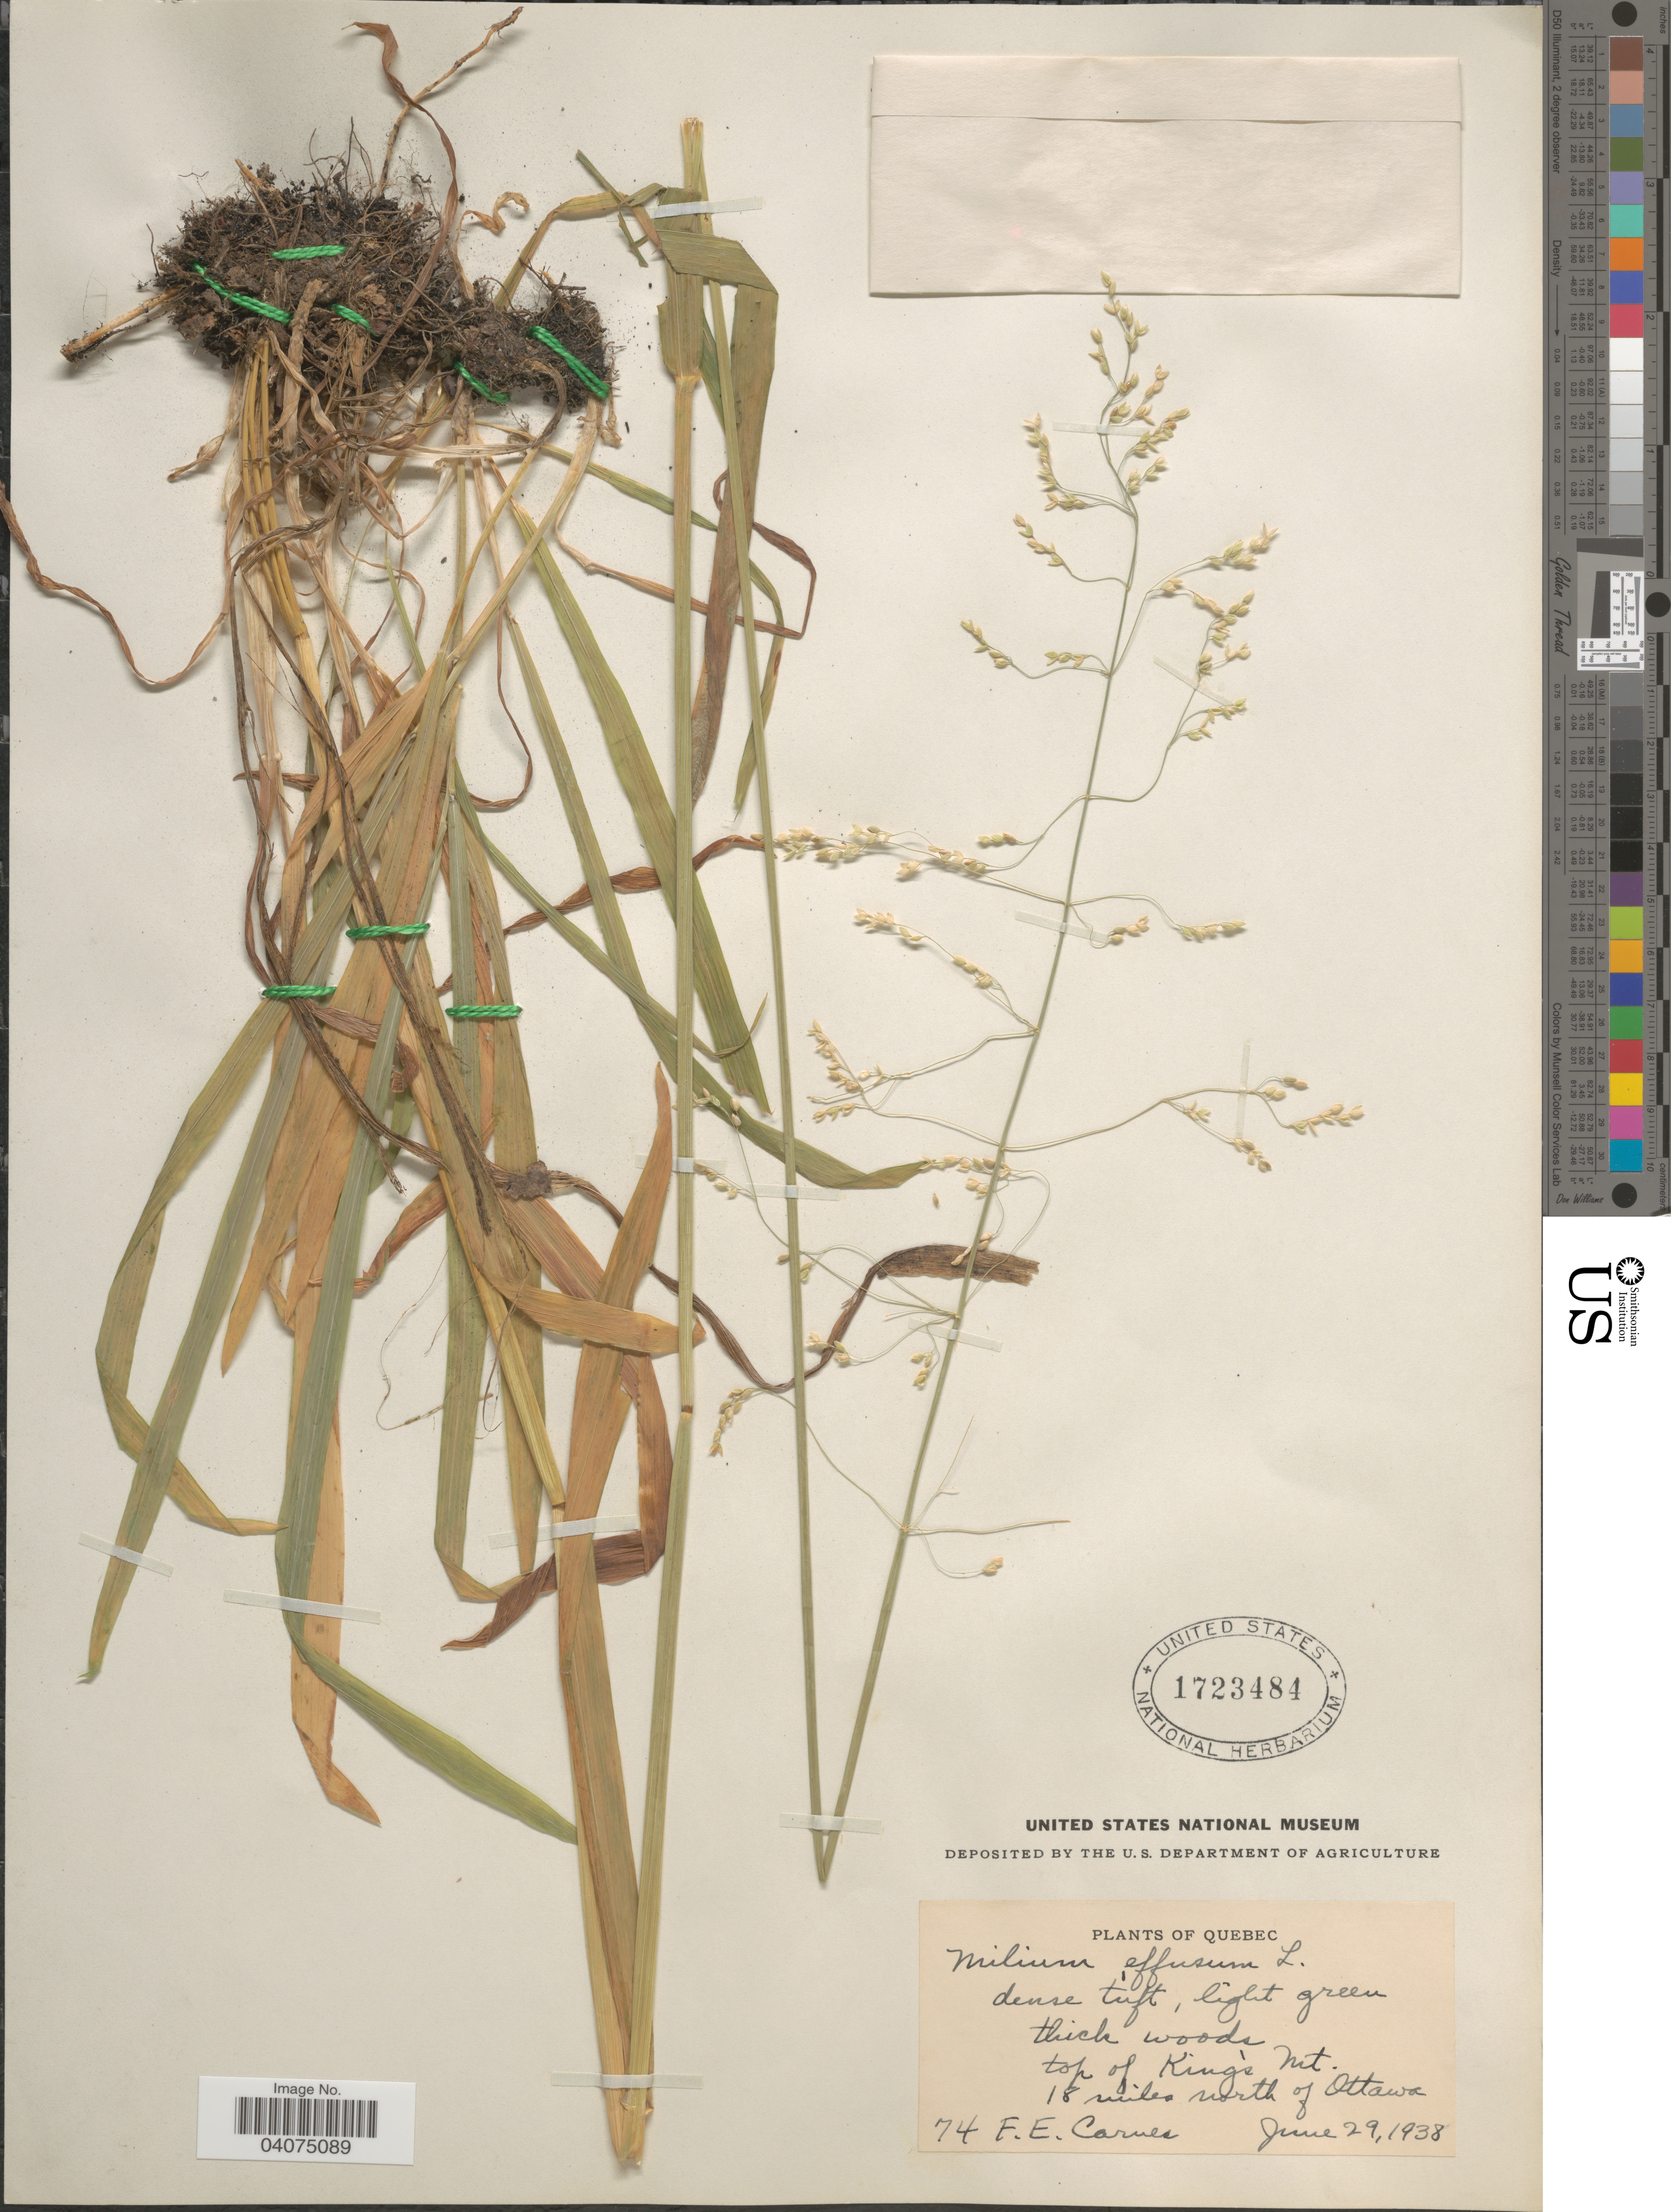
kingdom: Plantae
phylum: Tracheophyta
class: Liliopsida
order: Poales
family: Poaceae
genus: Milium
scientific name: Milium effusum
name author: L.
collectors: F. Carnes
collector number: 74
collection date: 1938-06-29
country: Canada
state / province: Quebec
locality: Top of King's Mt. 18 miles north of Ottawa.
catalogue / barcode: US 1723484